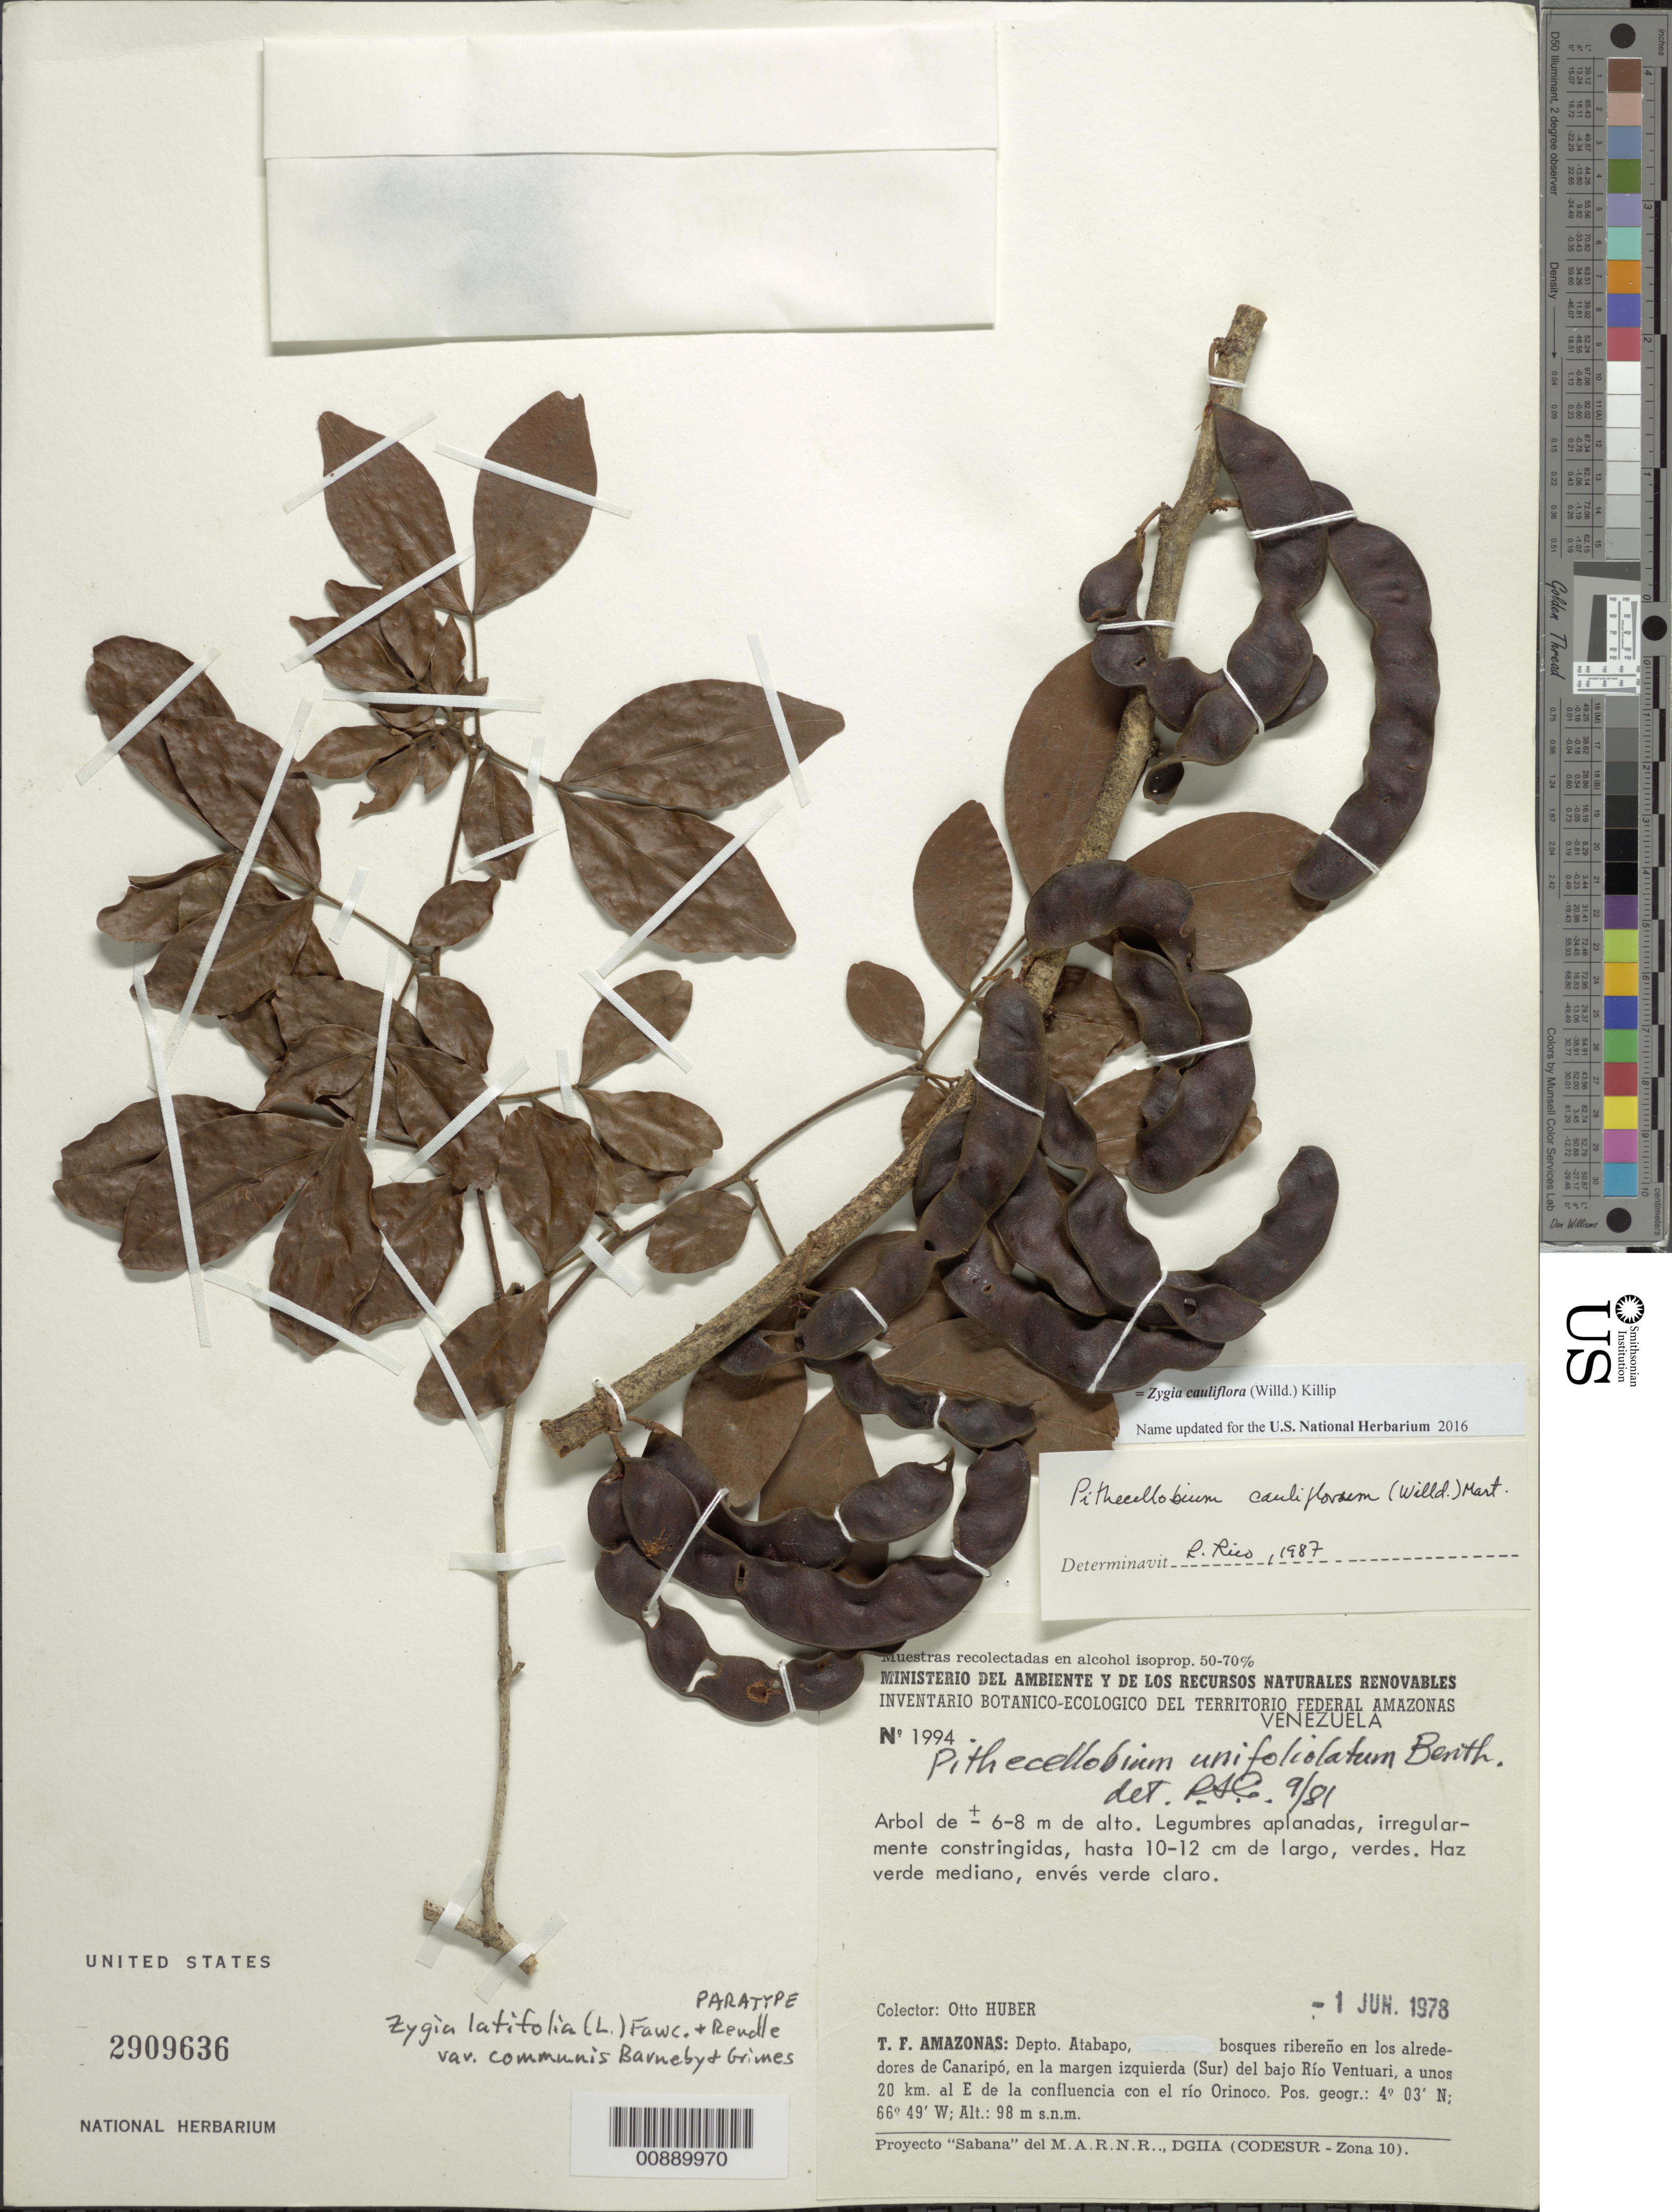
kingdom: Plantae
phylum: Tracheophyta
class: Magnoliopsida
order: Fabales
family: Fabaceae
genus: Zygia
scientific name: Zygia cauliflora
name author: (Willd.) Killip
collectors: O. Huber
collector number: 1994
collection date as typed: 1-Jun-78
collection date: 1978-06-01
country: Venezuela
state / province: Amazonas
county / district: Atabapo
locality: Canaripó, S del Bajo Río Ventuari, 20 km E de la confluencia con el Río Orinoco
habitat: Bosques ribereno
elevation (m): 98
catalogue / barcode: US 2909636